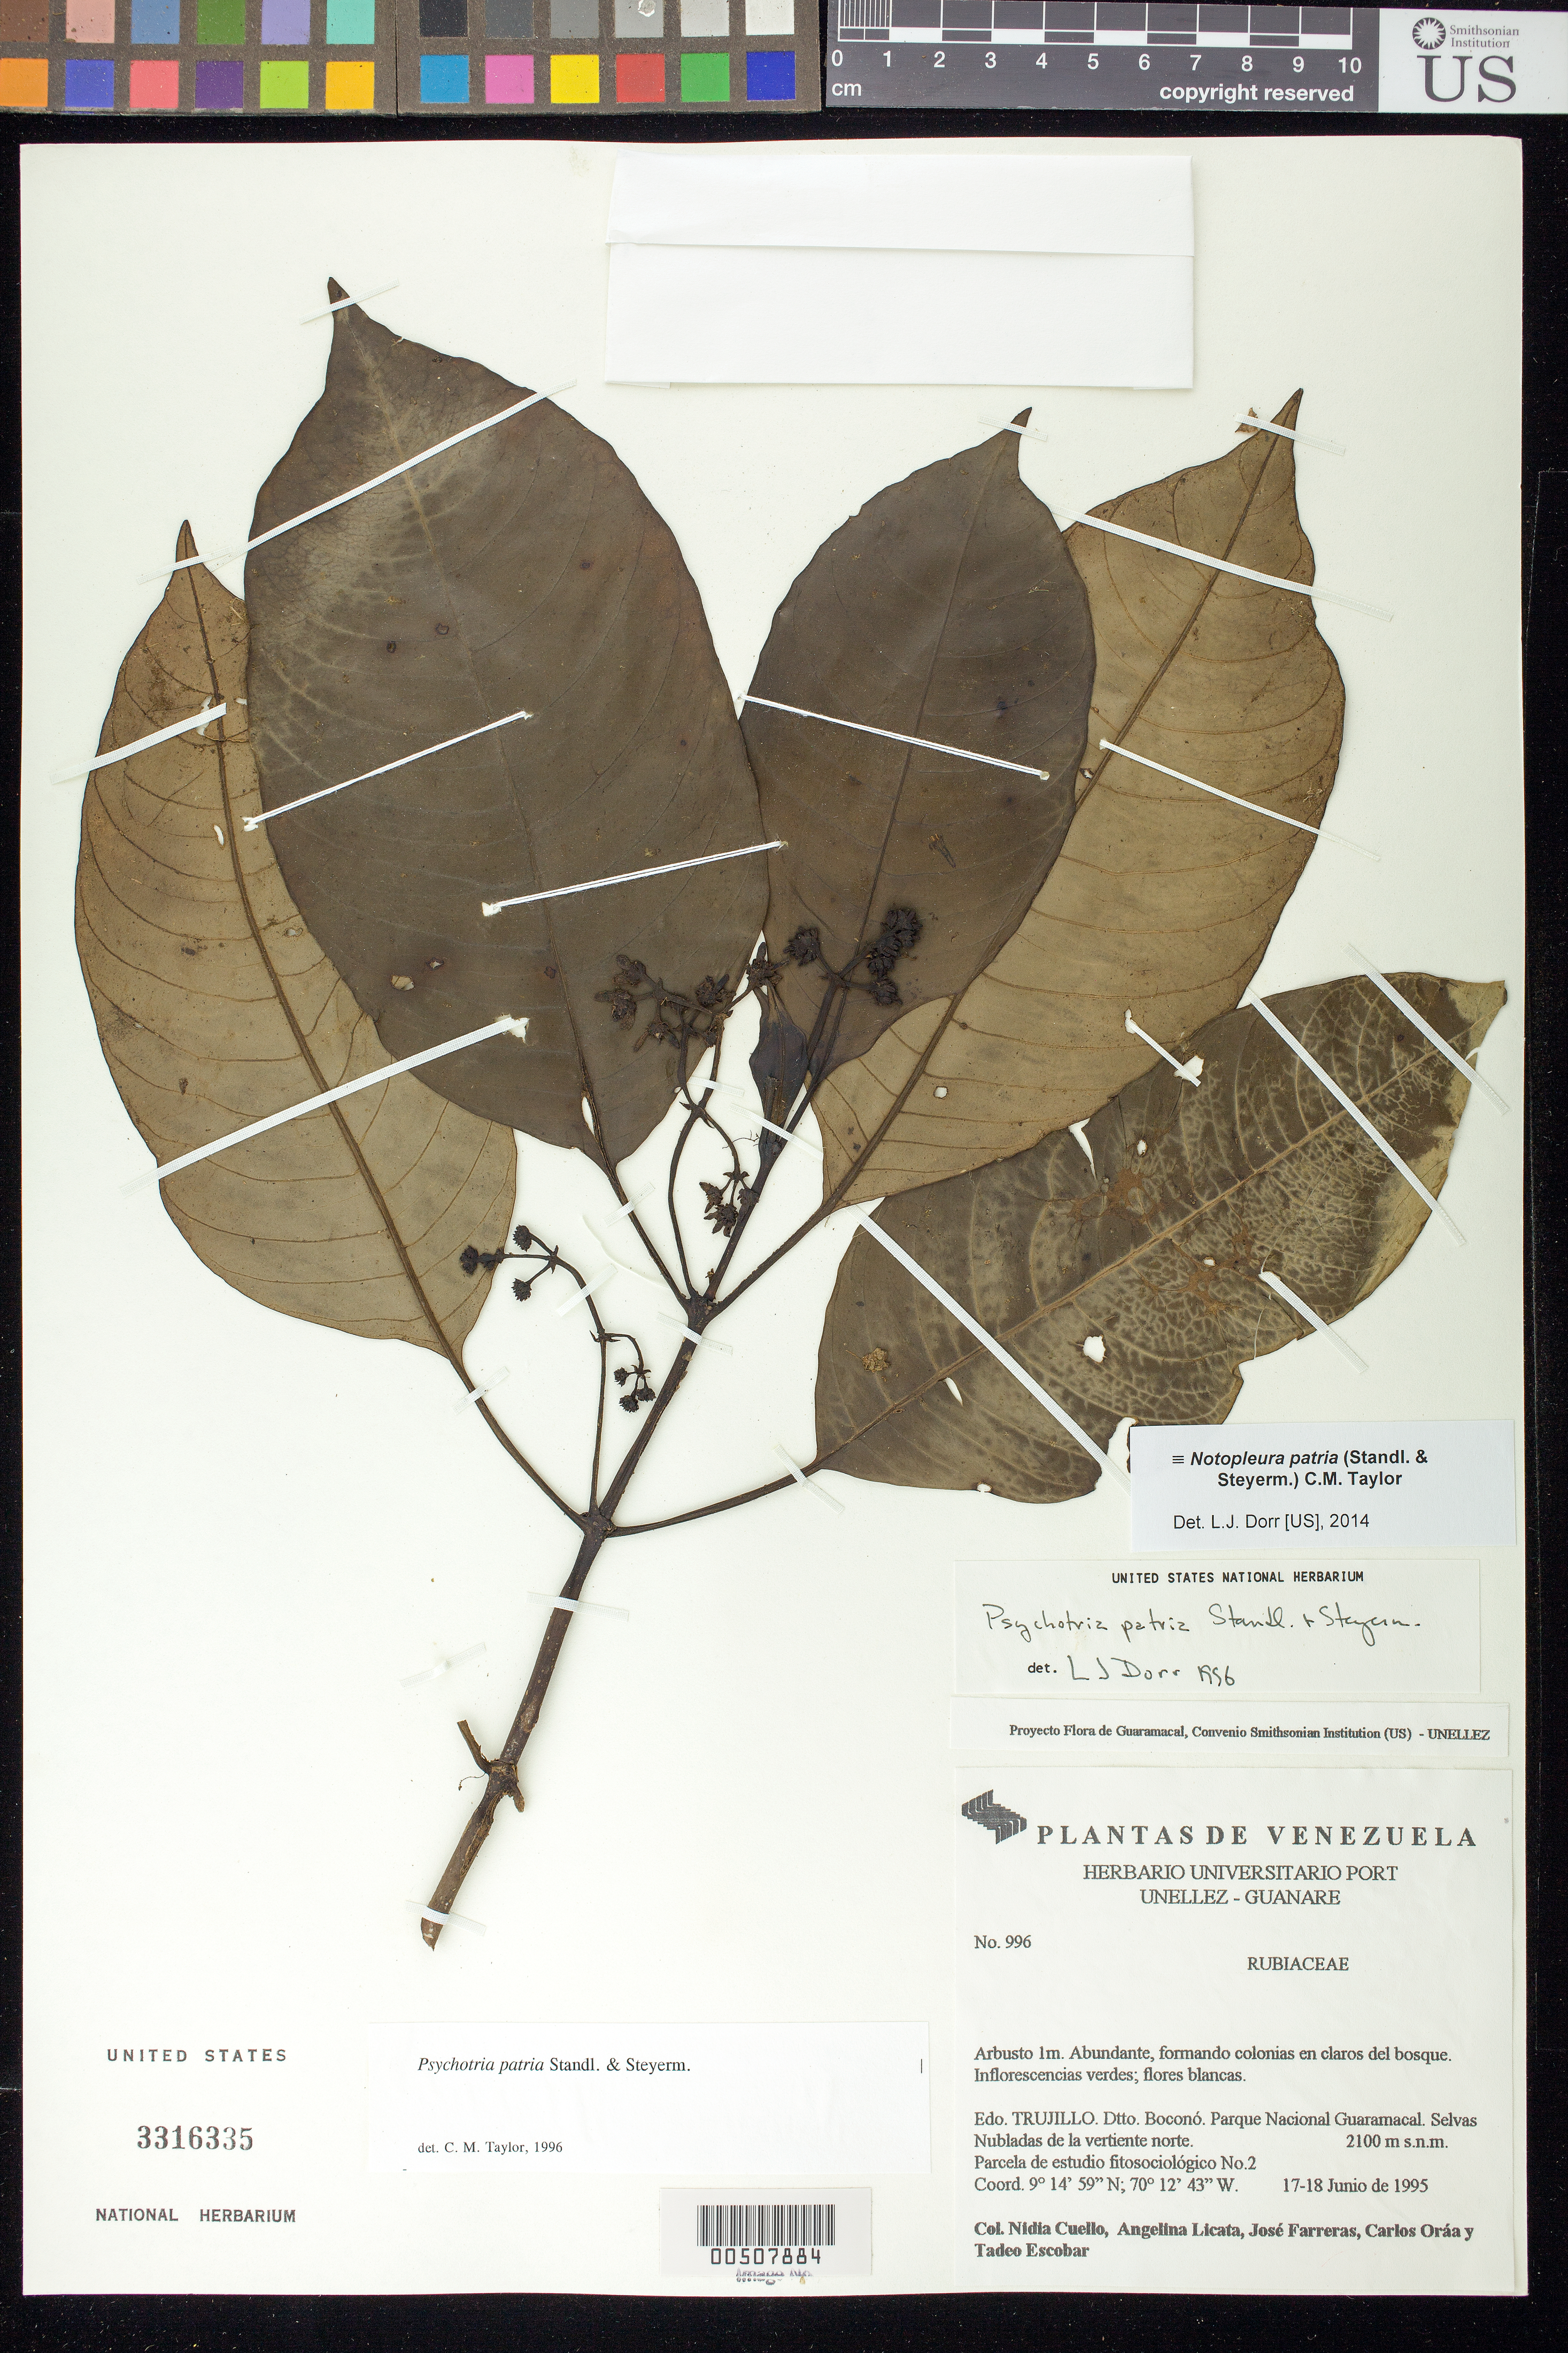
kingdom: Plantae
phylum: Tracheophyta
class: Magnoliopsida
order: Gentianales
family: Rubiaceae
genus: Notopleura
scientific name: Notopleura patria var. patria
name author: (Standl. & Steyerm.) C.M. Taylor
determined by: Dorr, L. J., (BOT), Smithsonian Institution - National Museum of Natural History (UNITED STATES)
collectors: N. L. Cuello, A. Licata, J. Farreras, C. Oráa & T. Escobar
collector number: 996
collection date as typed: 17 Jun 1995 to 18 Jun 1995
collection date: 1995-06-17/1995-06-18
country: Venezuela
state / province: Trujillo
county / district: Boconó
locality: Parque Nacional Guaramacal, vertiente N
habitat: Selvas Nubladas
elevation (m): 2100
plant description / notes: COL, PORT, US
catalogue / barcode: US 3316335